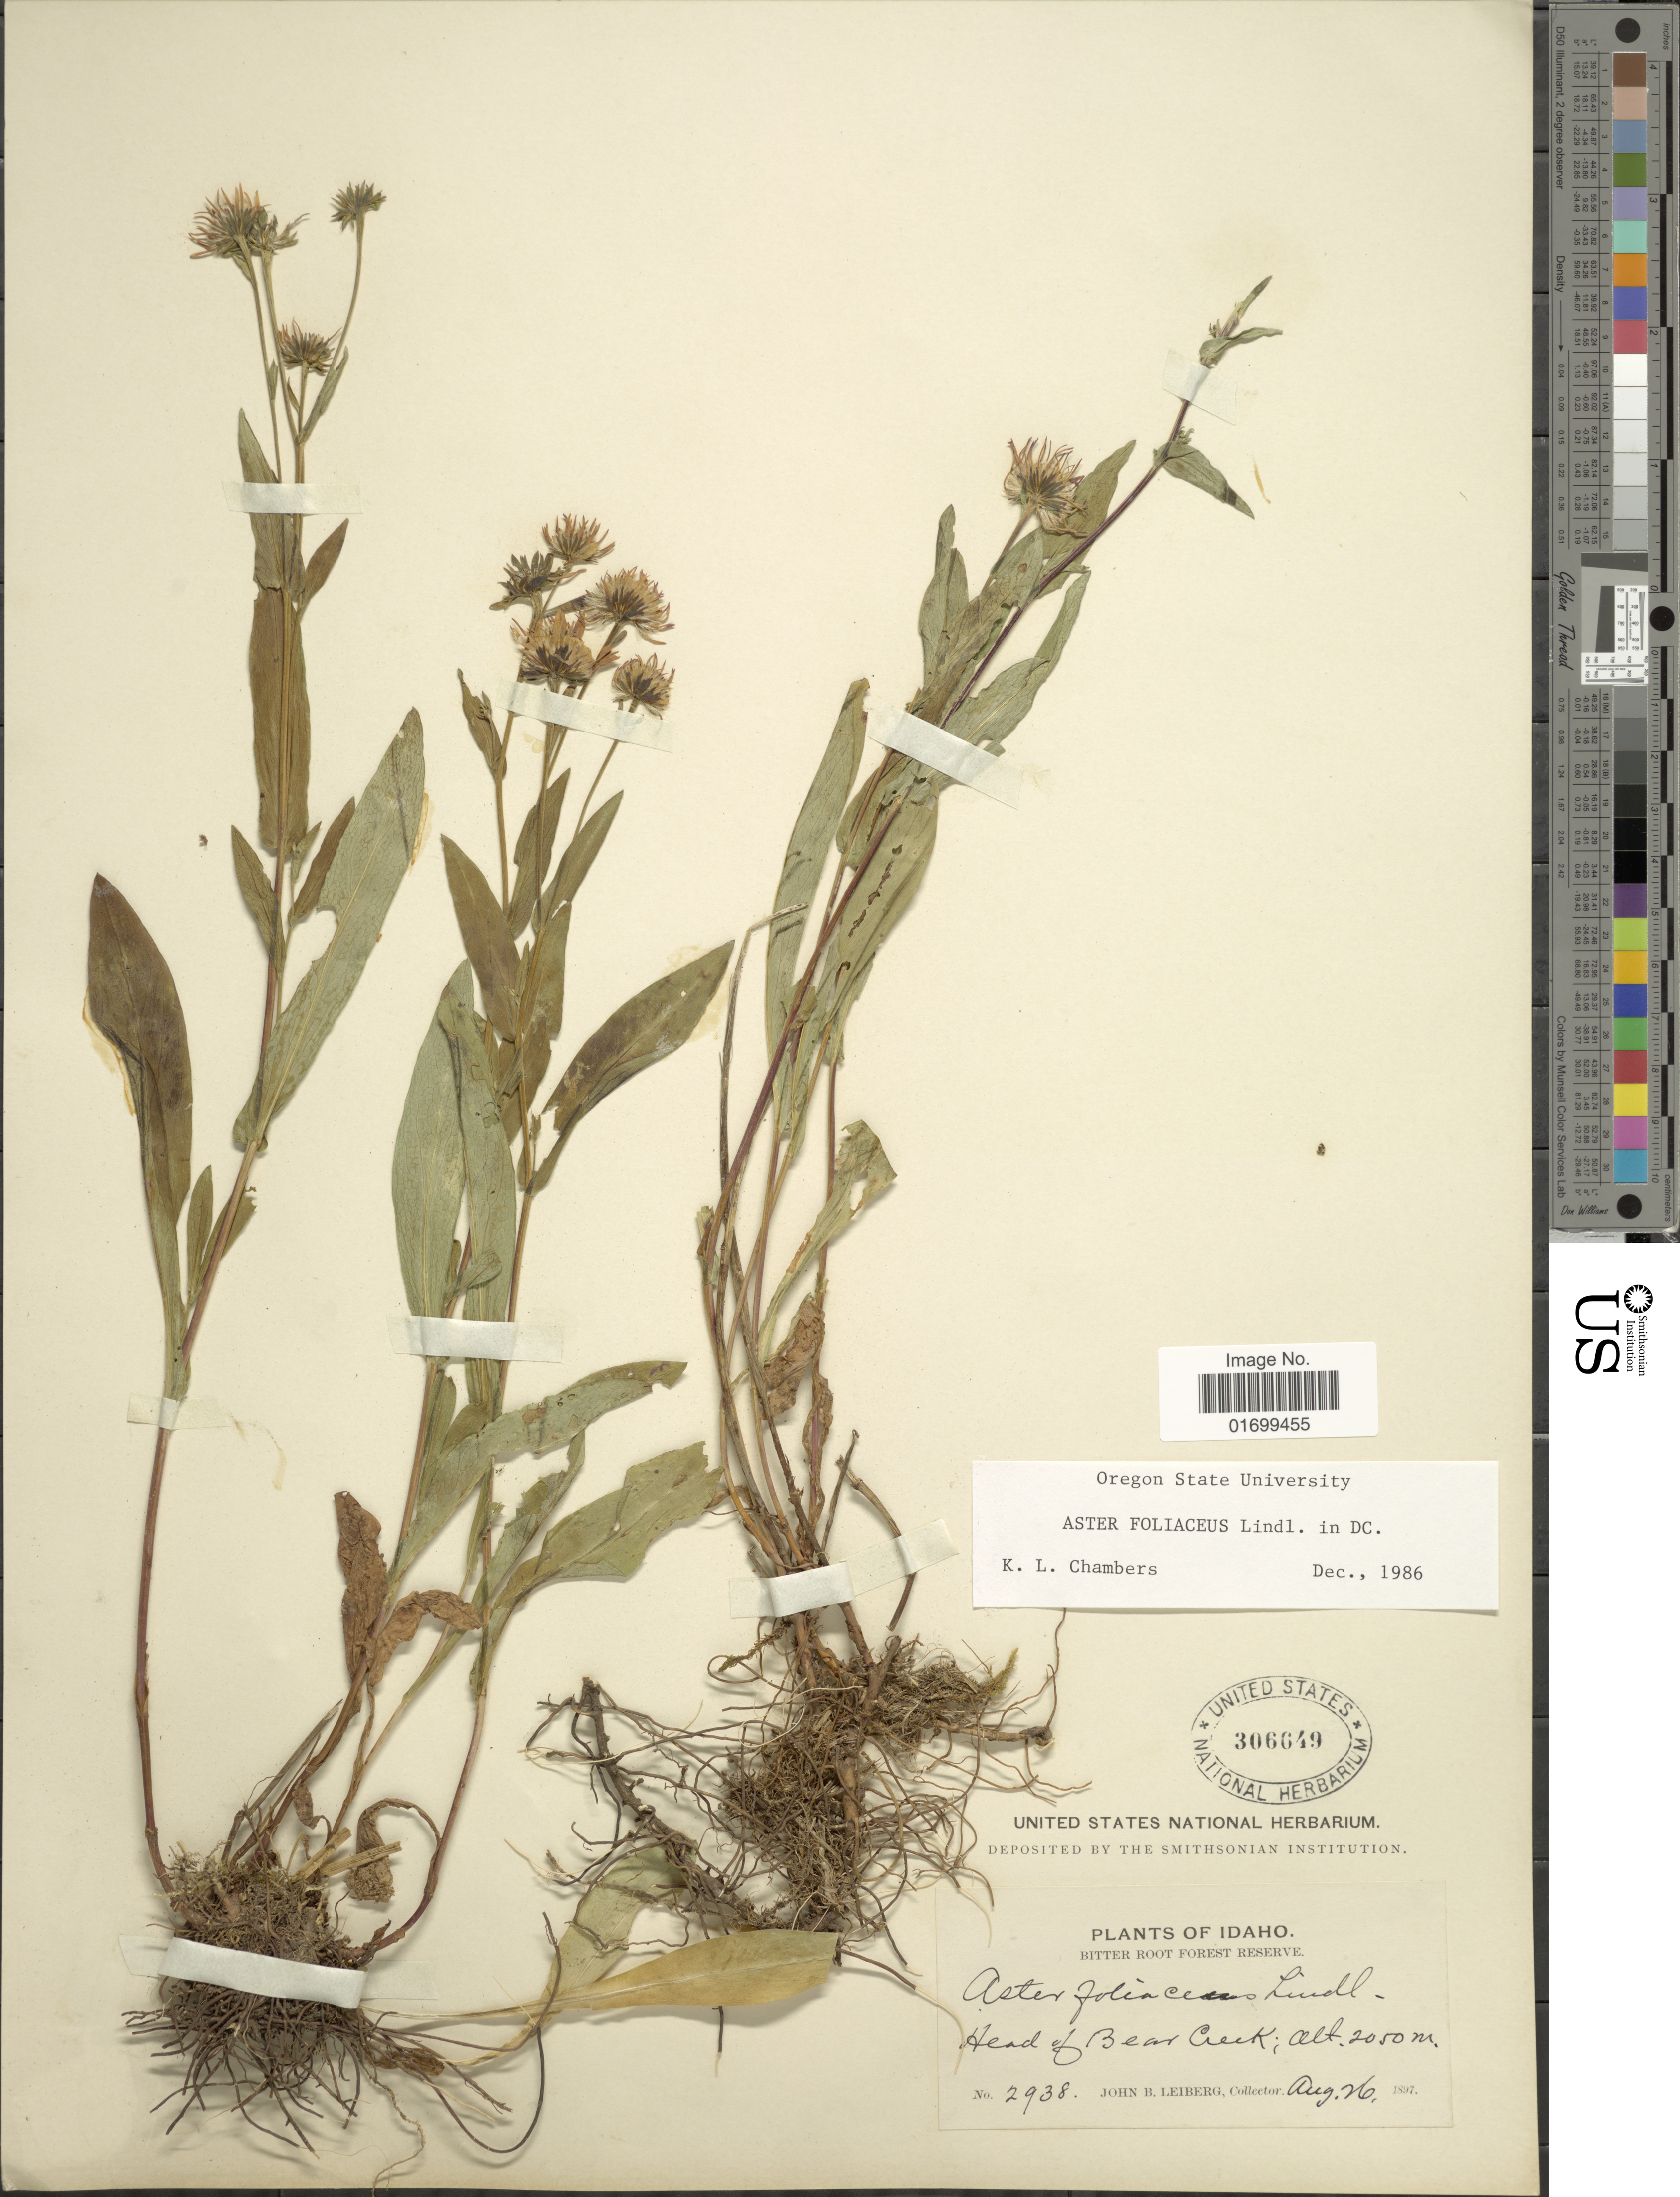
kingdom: Plantae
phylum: Tracheophyta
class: Magnoliopsida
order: Asterales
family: Asteraceae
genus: Symphyotrichum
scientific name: Symphyotrichum foliaceum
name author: (Lindl. ex DC.) G.L. Nesom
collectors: J. B. Leiberg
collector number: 2938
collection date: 1897-08-26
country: United States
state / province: Idaho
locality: Bitter Root Forest Reserve, Head of Bear Creek.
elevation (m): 2050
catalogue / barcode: US 306649